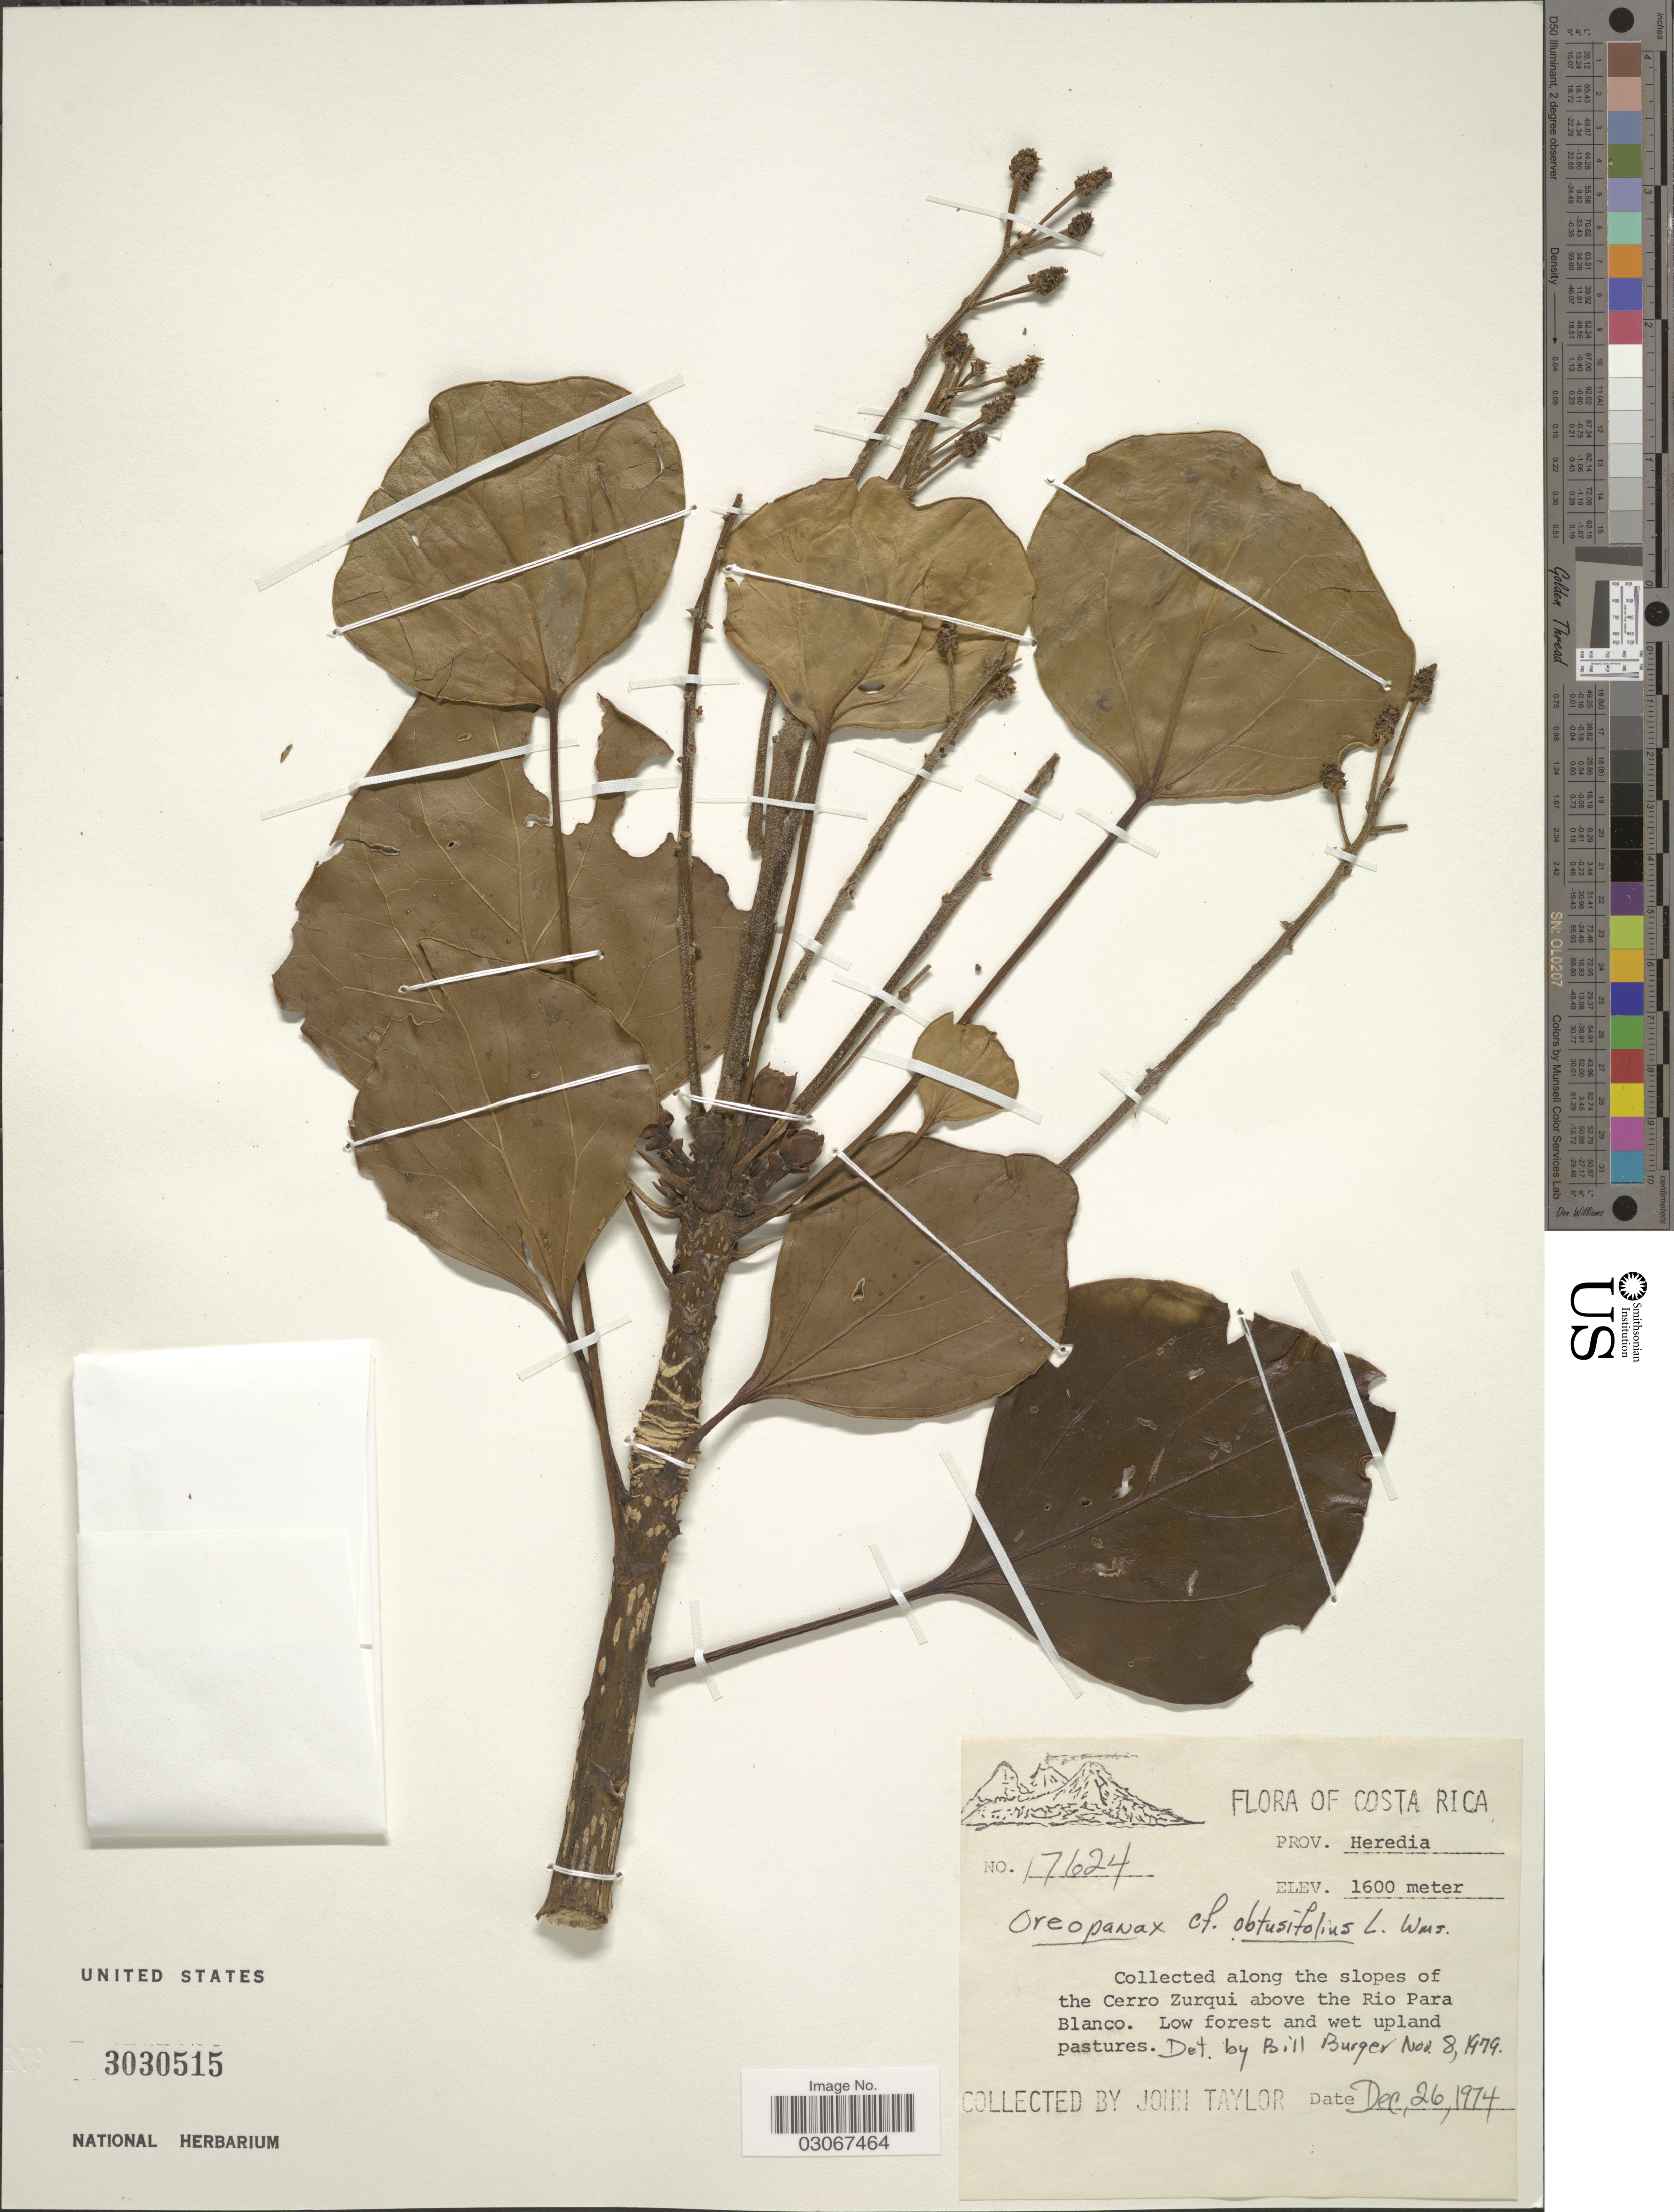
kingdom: Plantae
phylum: Tracheophyta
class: Magnoliopsida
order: Apiales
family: Araliaceae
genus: Oreopanax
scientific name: Oreopanax obtusifolius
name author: L.O. Williams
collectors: J. Taylor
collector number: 17624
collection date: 1974-12-26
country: Costa Rica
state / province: Heredia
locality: Collected along the slopes of the Cerro Zurqui above the Rio Para Blanco.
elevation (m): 1600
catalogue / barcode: US 3030515